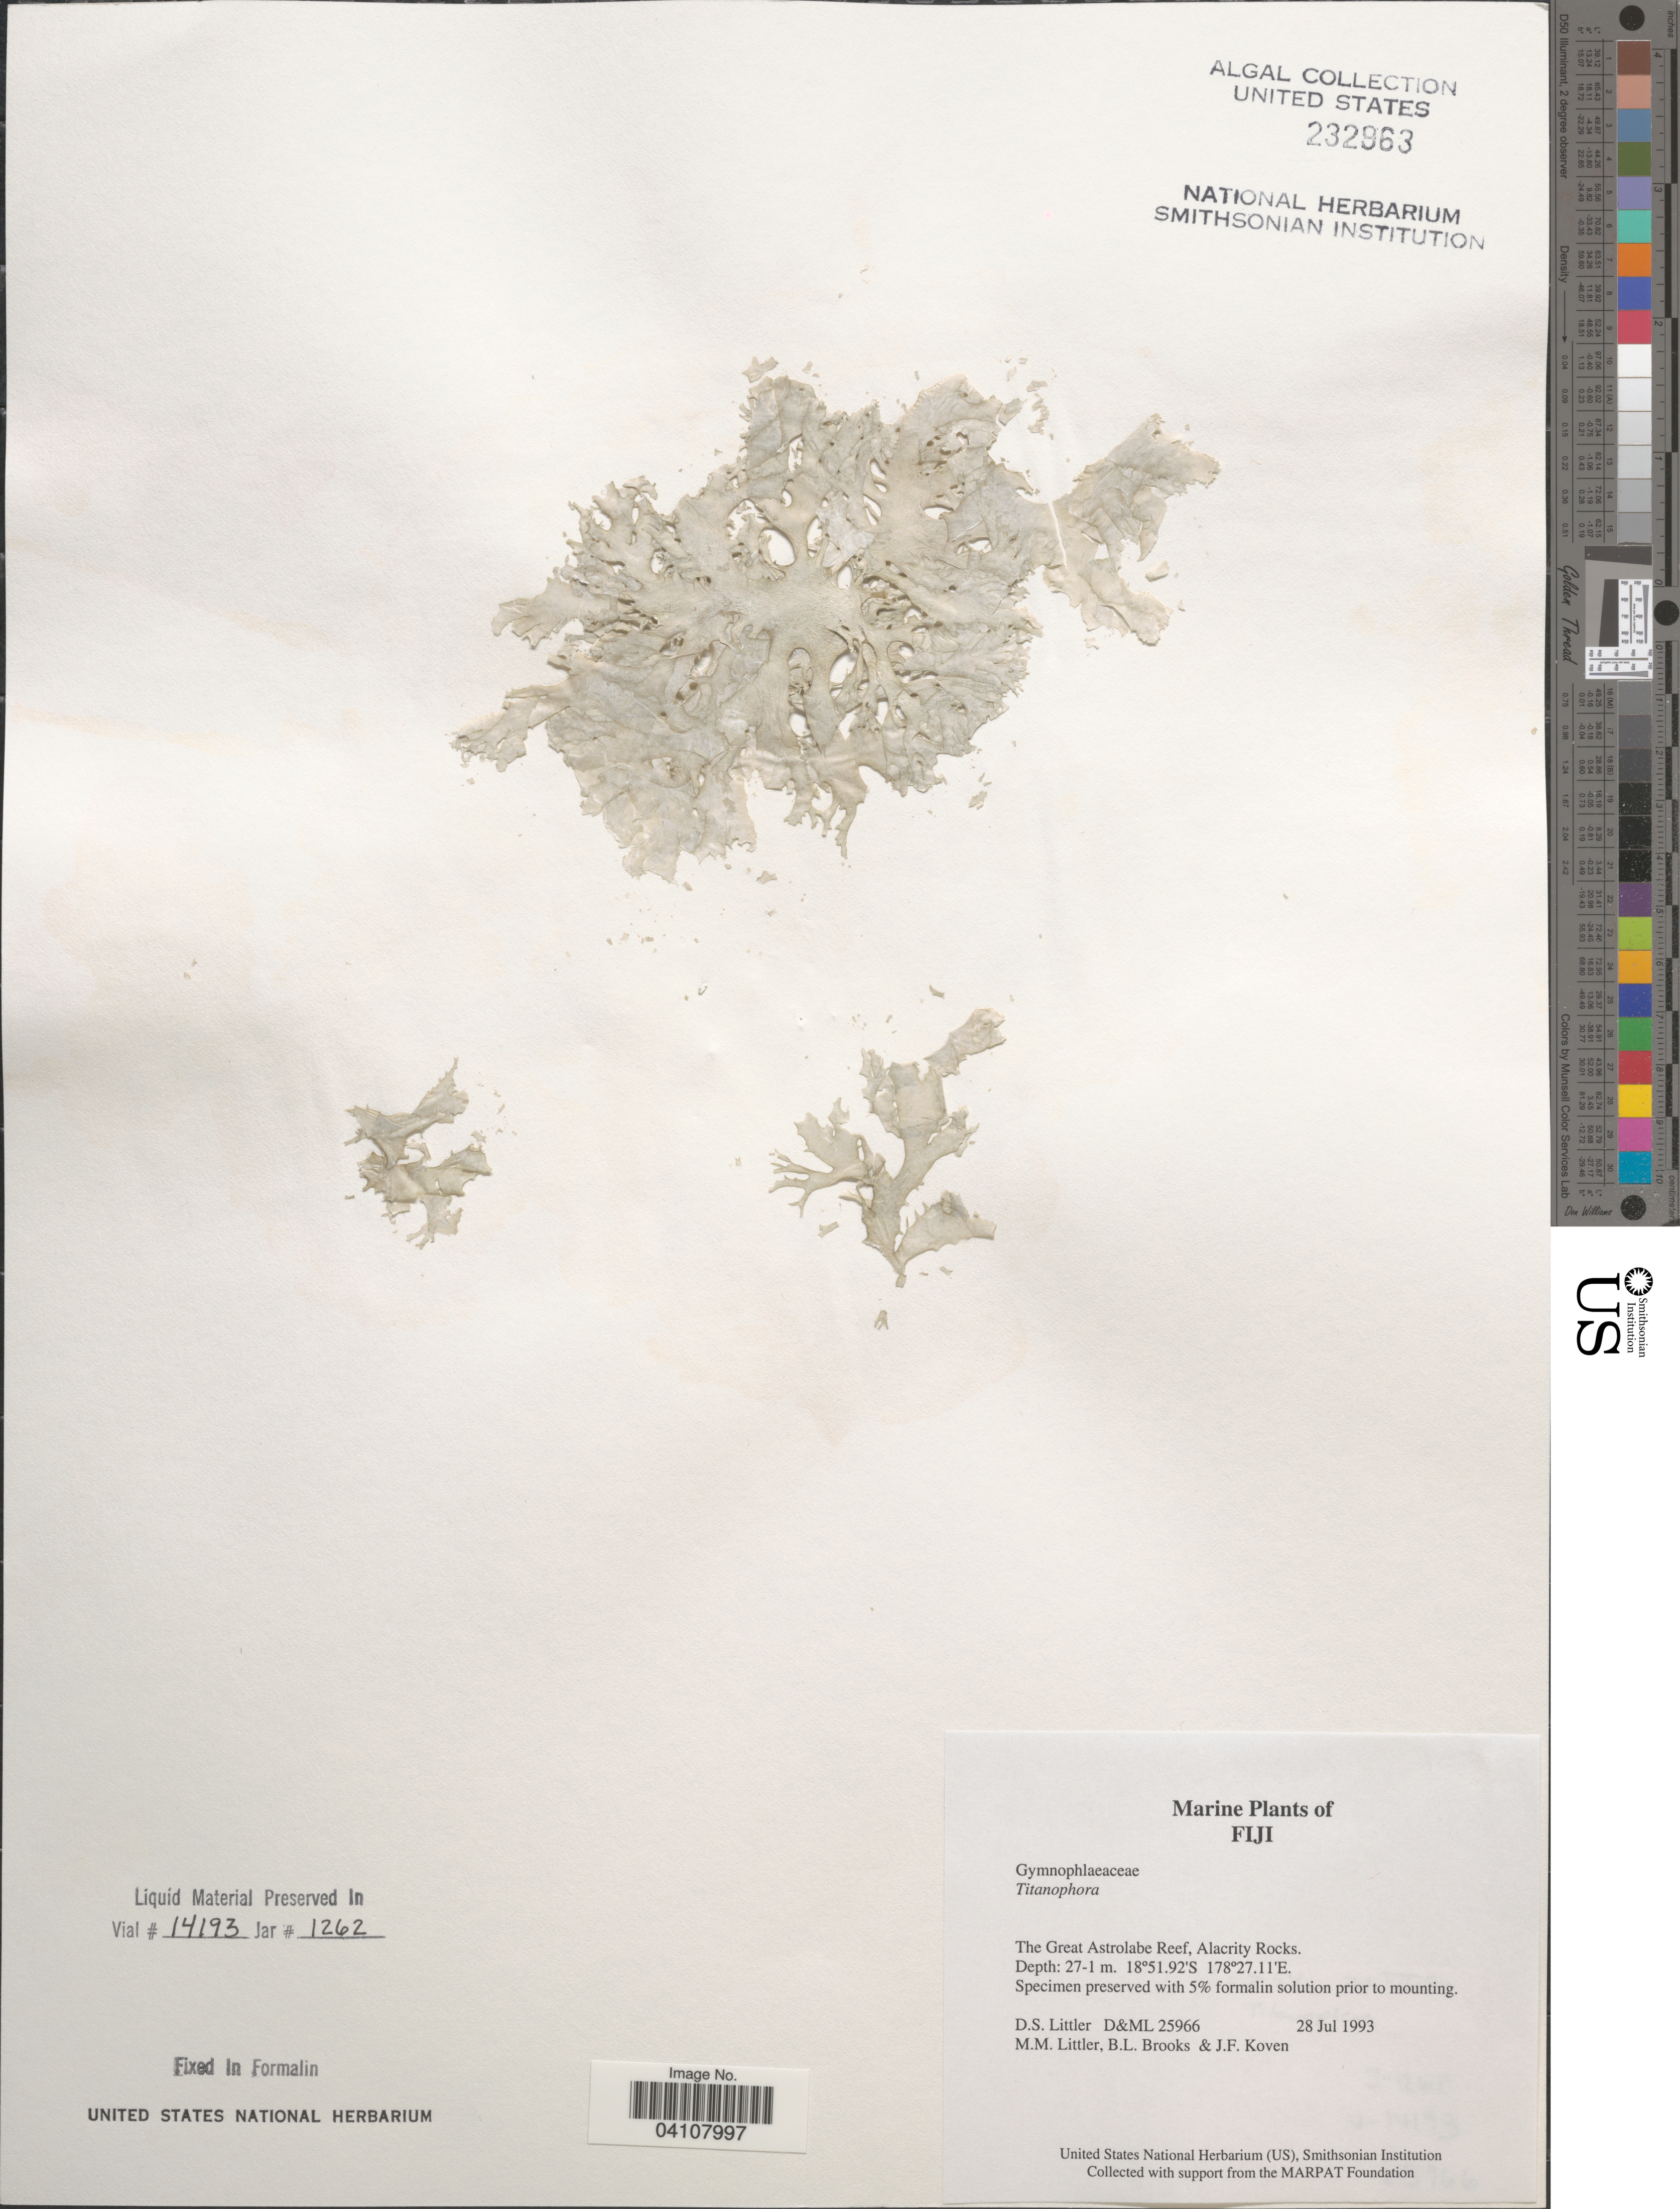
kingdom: Plantae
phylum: Rhodophyta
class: Florideophyceae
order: Nemastomatales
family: Schizymeniaceae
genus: Titanophora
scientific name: Titanophora sp.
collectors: D. S. Littler, B. Brooks & J. Koven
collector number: D&ML25966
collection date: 1993-07-28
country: Fiji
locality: The Great Astrolabe Reef, Alacrity Rocks.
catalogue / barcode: US 232963